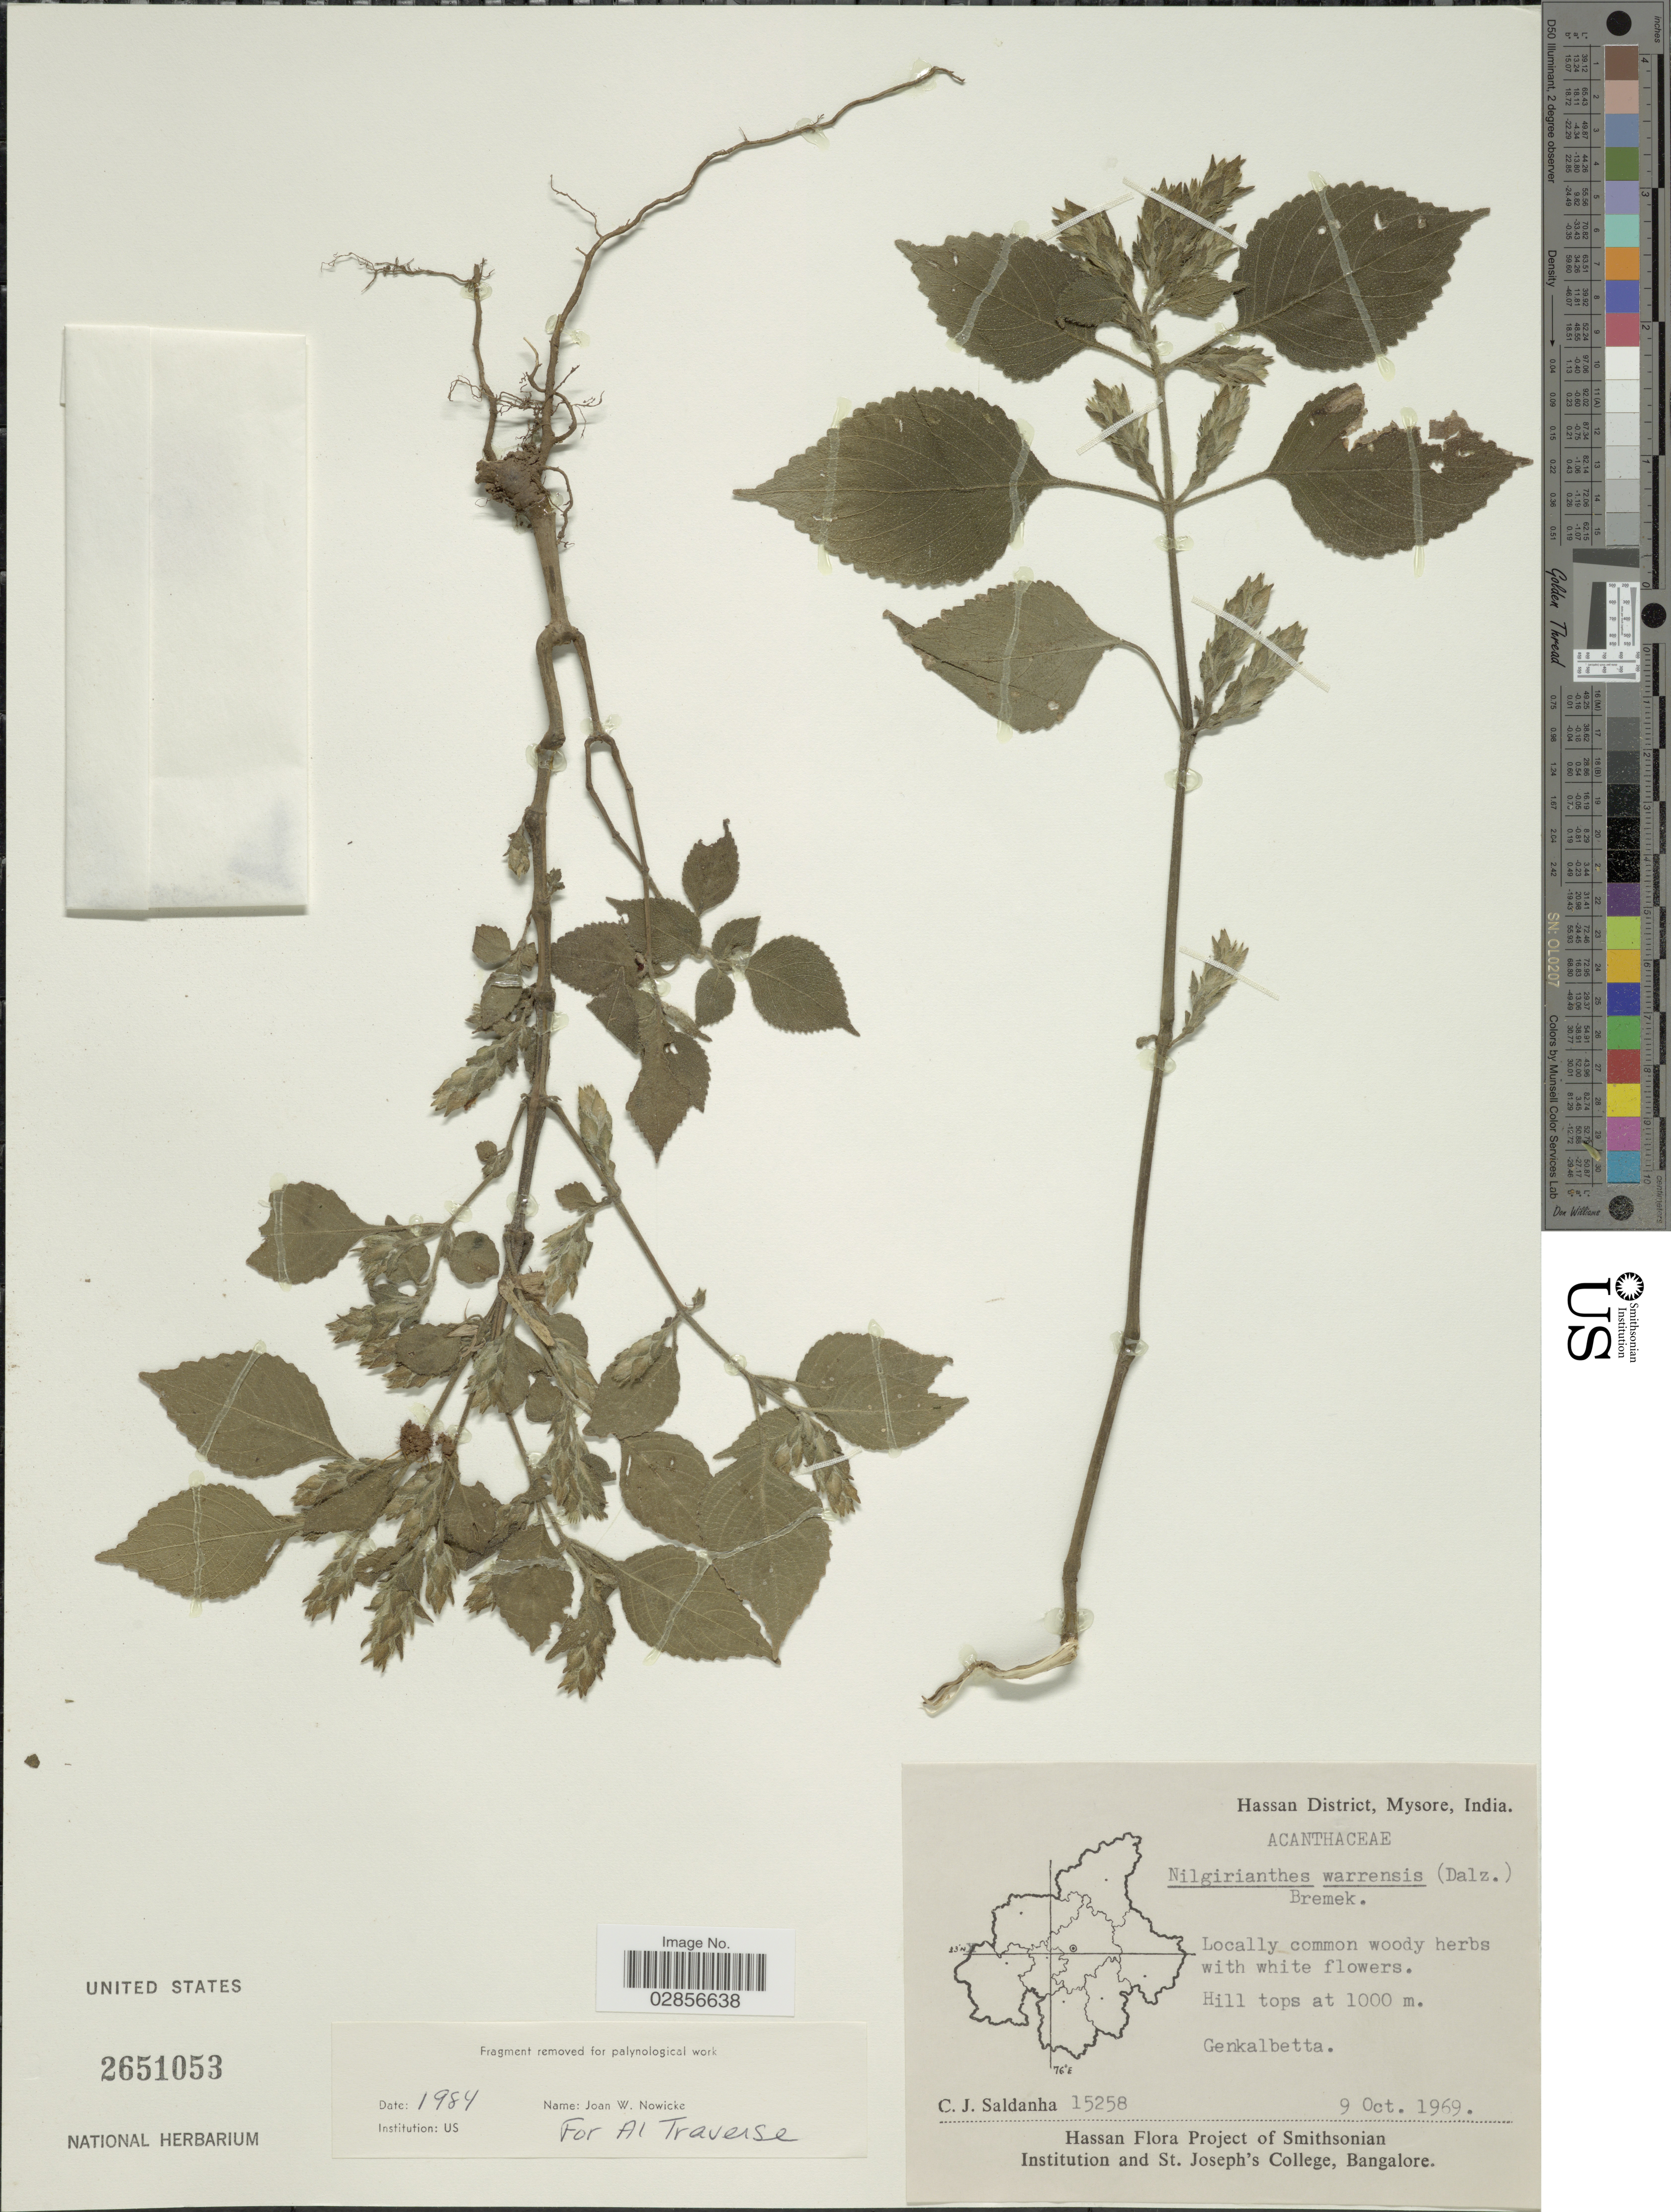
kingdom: Plantae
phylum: Tracheophyta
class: Magnoliopsida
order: Lamiales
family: Acanthaceae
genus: Strobilanthes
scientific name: Strobilanthes warreensis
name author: Dalzell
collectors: C. J. Saldanha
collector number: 15258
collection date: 1969-10-09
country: India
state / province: Karnataka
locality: Hassan District, Mysore, Genkalbetta.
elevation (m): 1000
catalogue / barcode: US 2651053